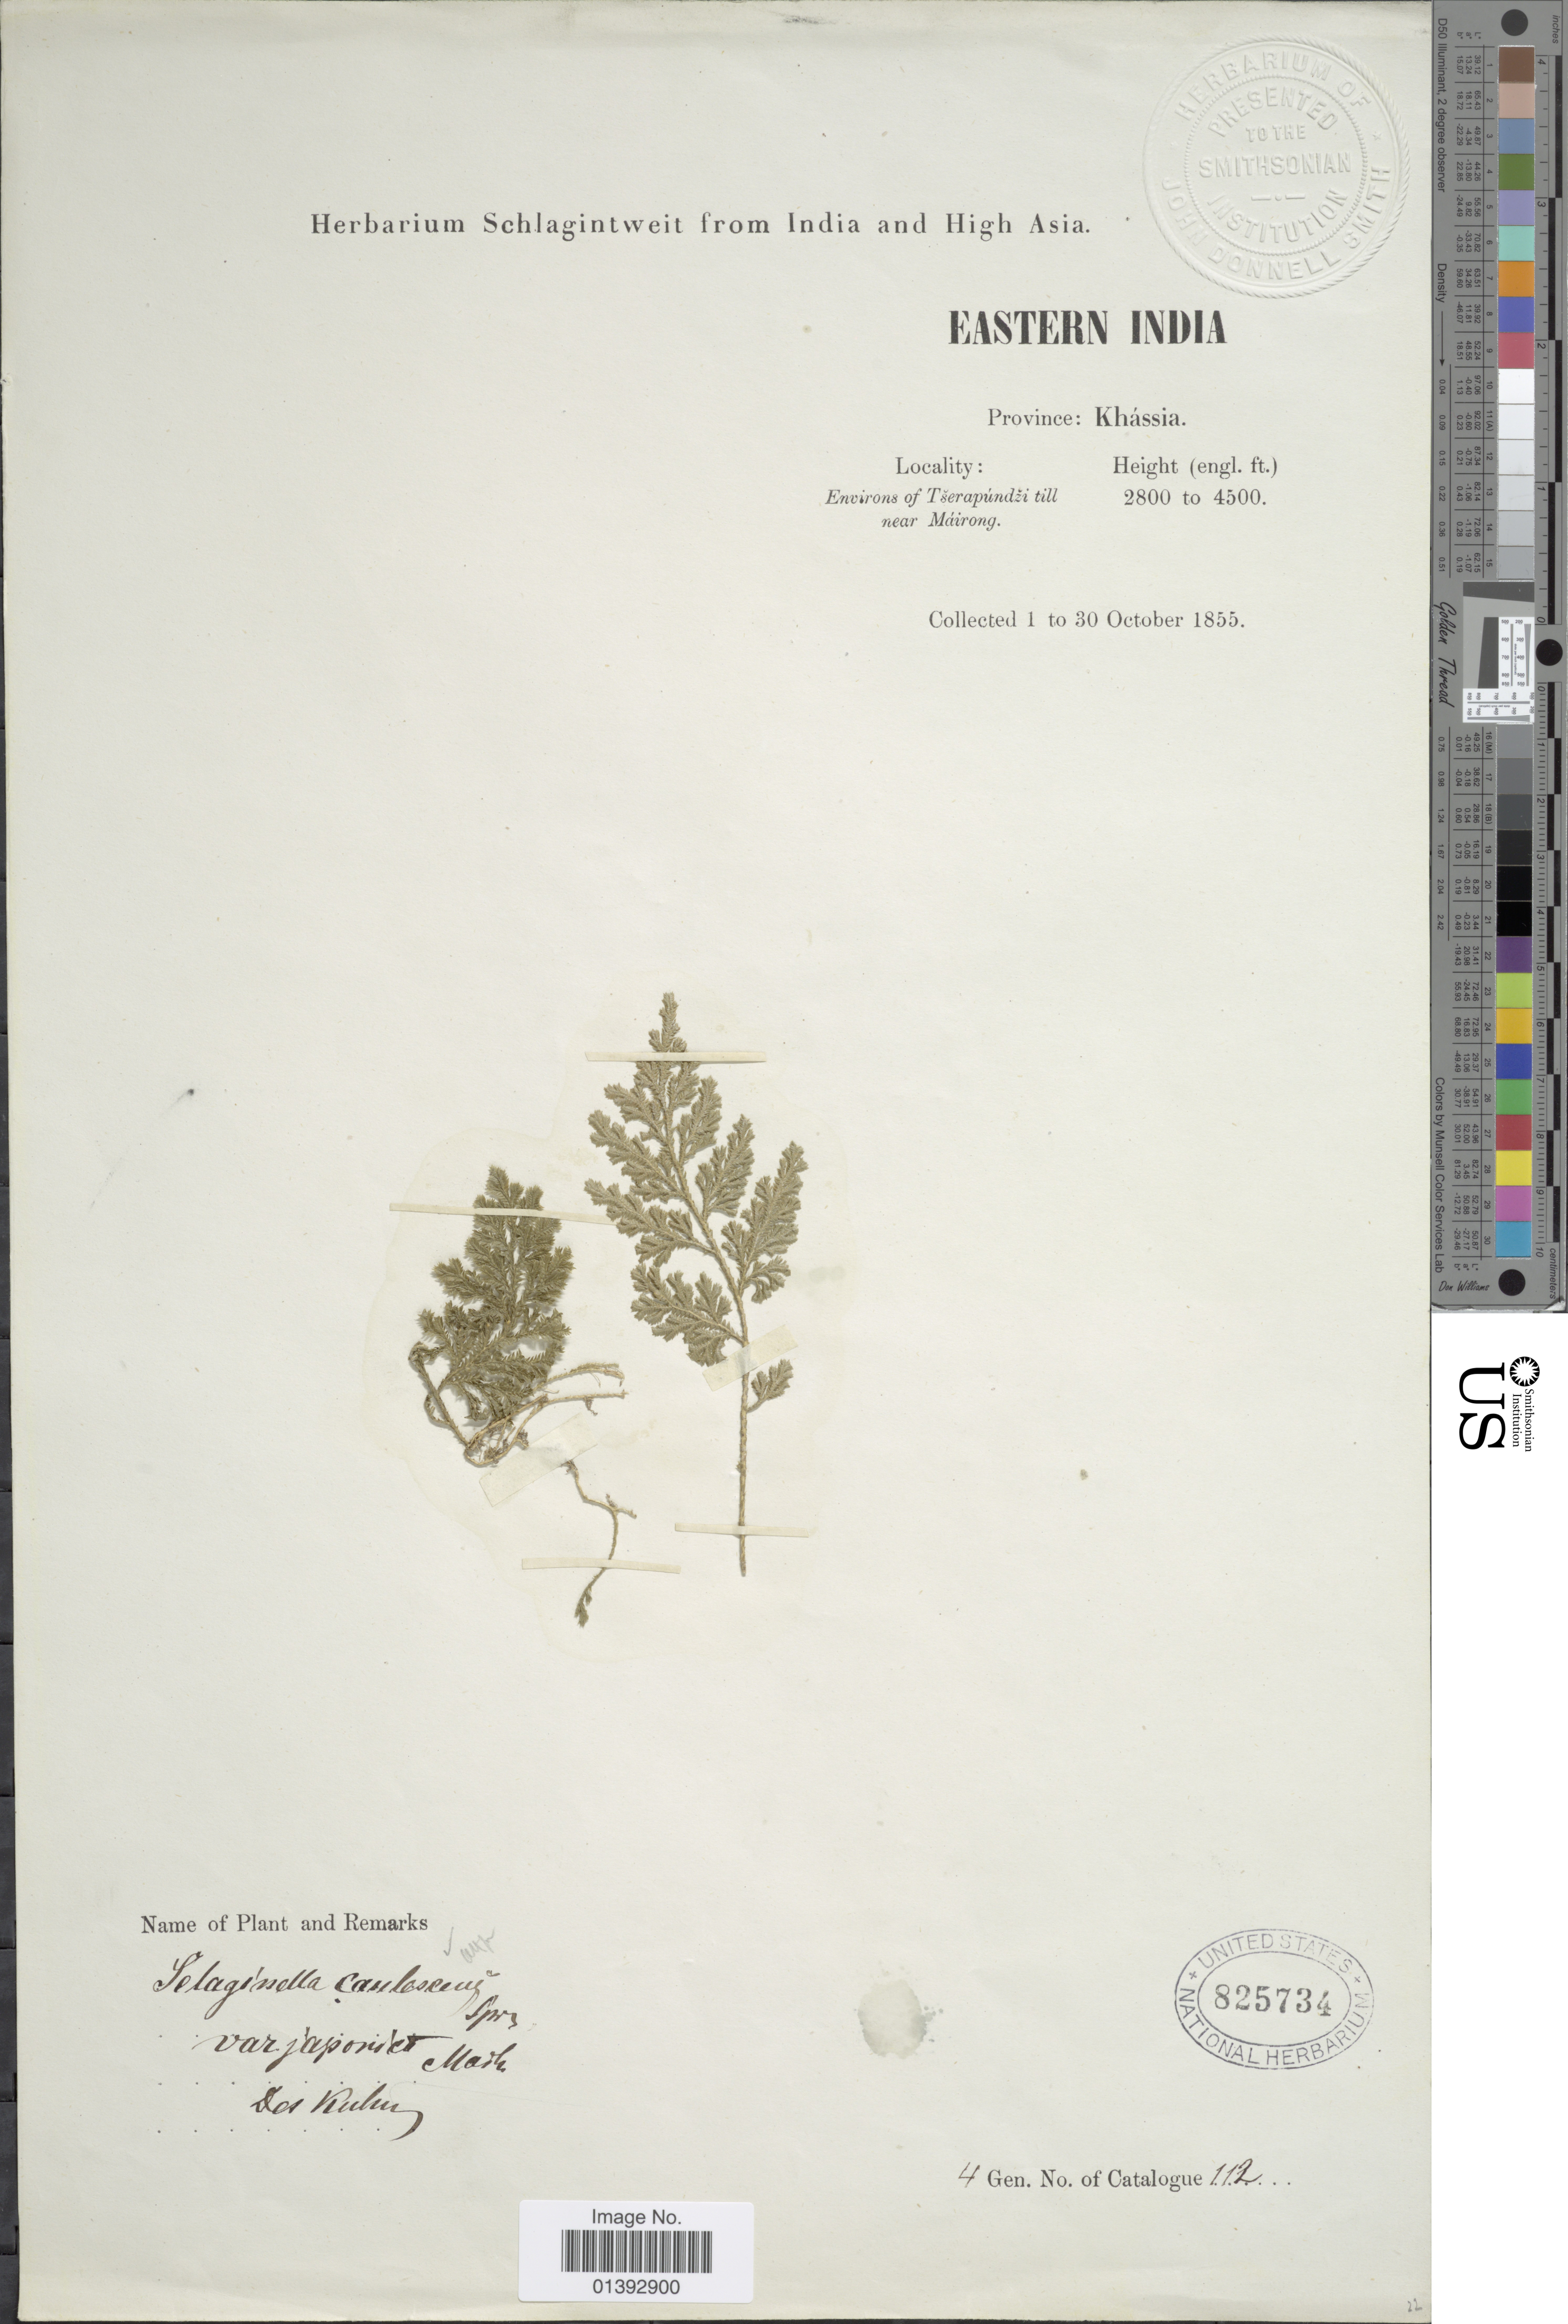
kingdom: Plantae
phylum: Tracheophyta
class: Lycopodiopsida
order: Selaginellales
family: Selaginellaceae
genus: Selaginella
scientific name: Selaginella involvens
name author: (Sw.) Spring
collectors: ex herb. Schlagintweit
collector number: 112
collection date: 1855-10-01/1855-10-30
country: India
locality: Eastern India, Province: Khássia, Environs of Tserapundzi till near Mairong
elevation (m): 853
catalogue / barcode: US 825734